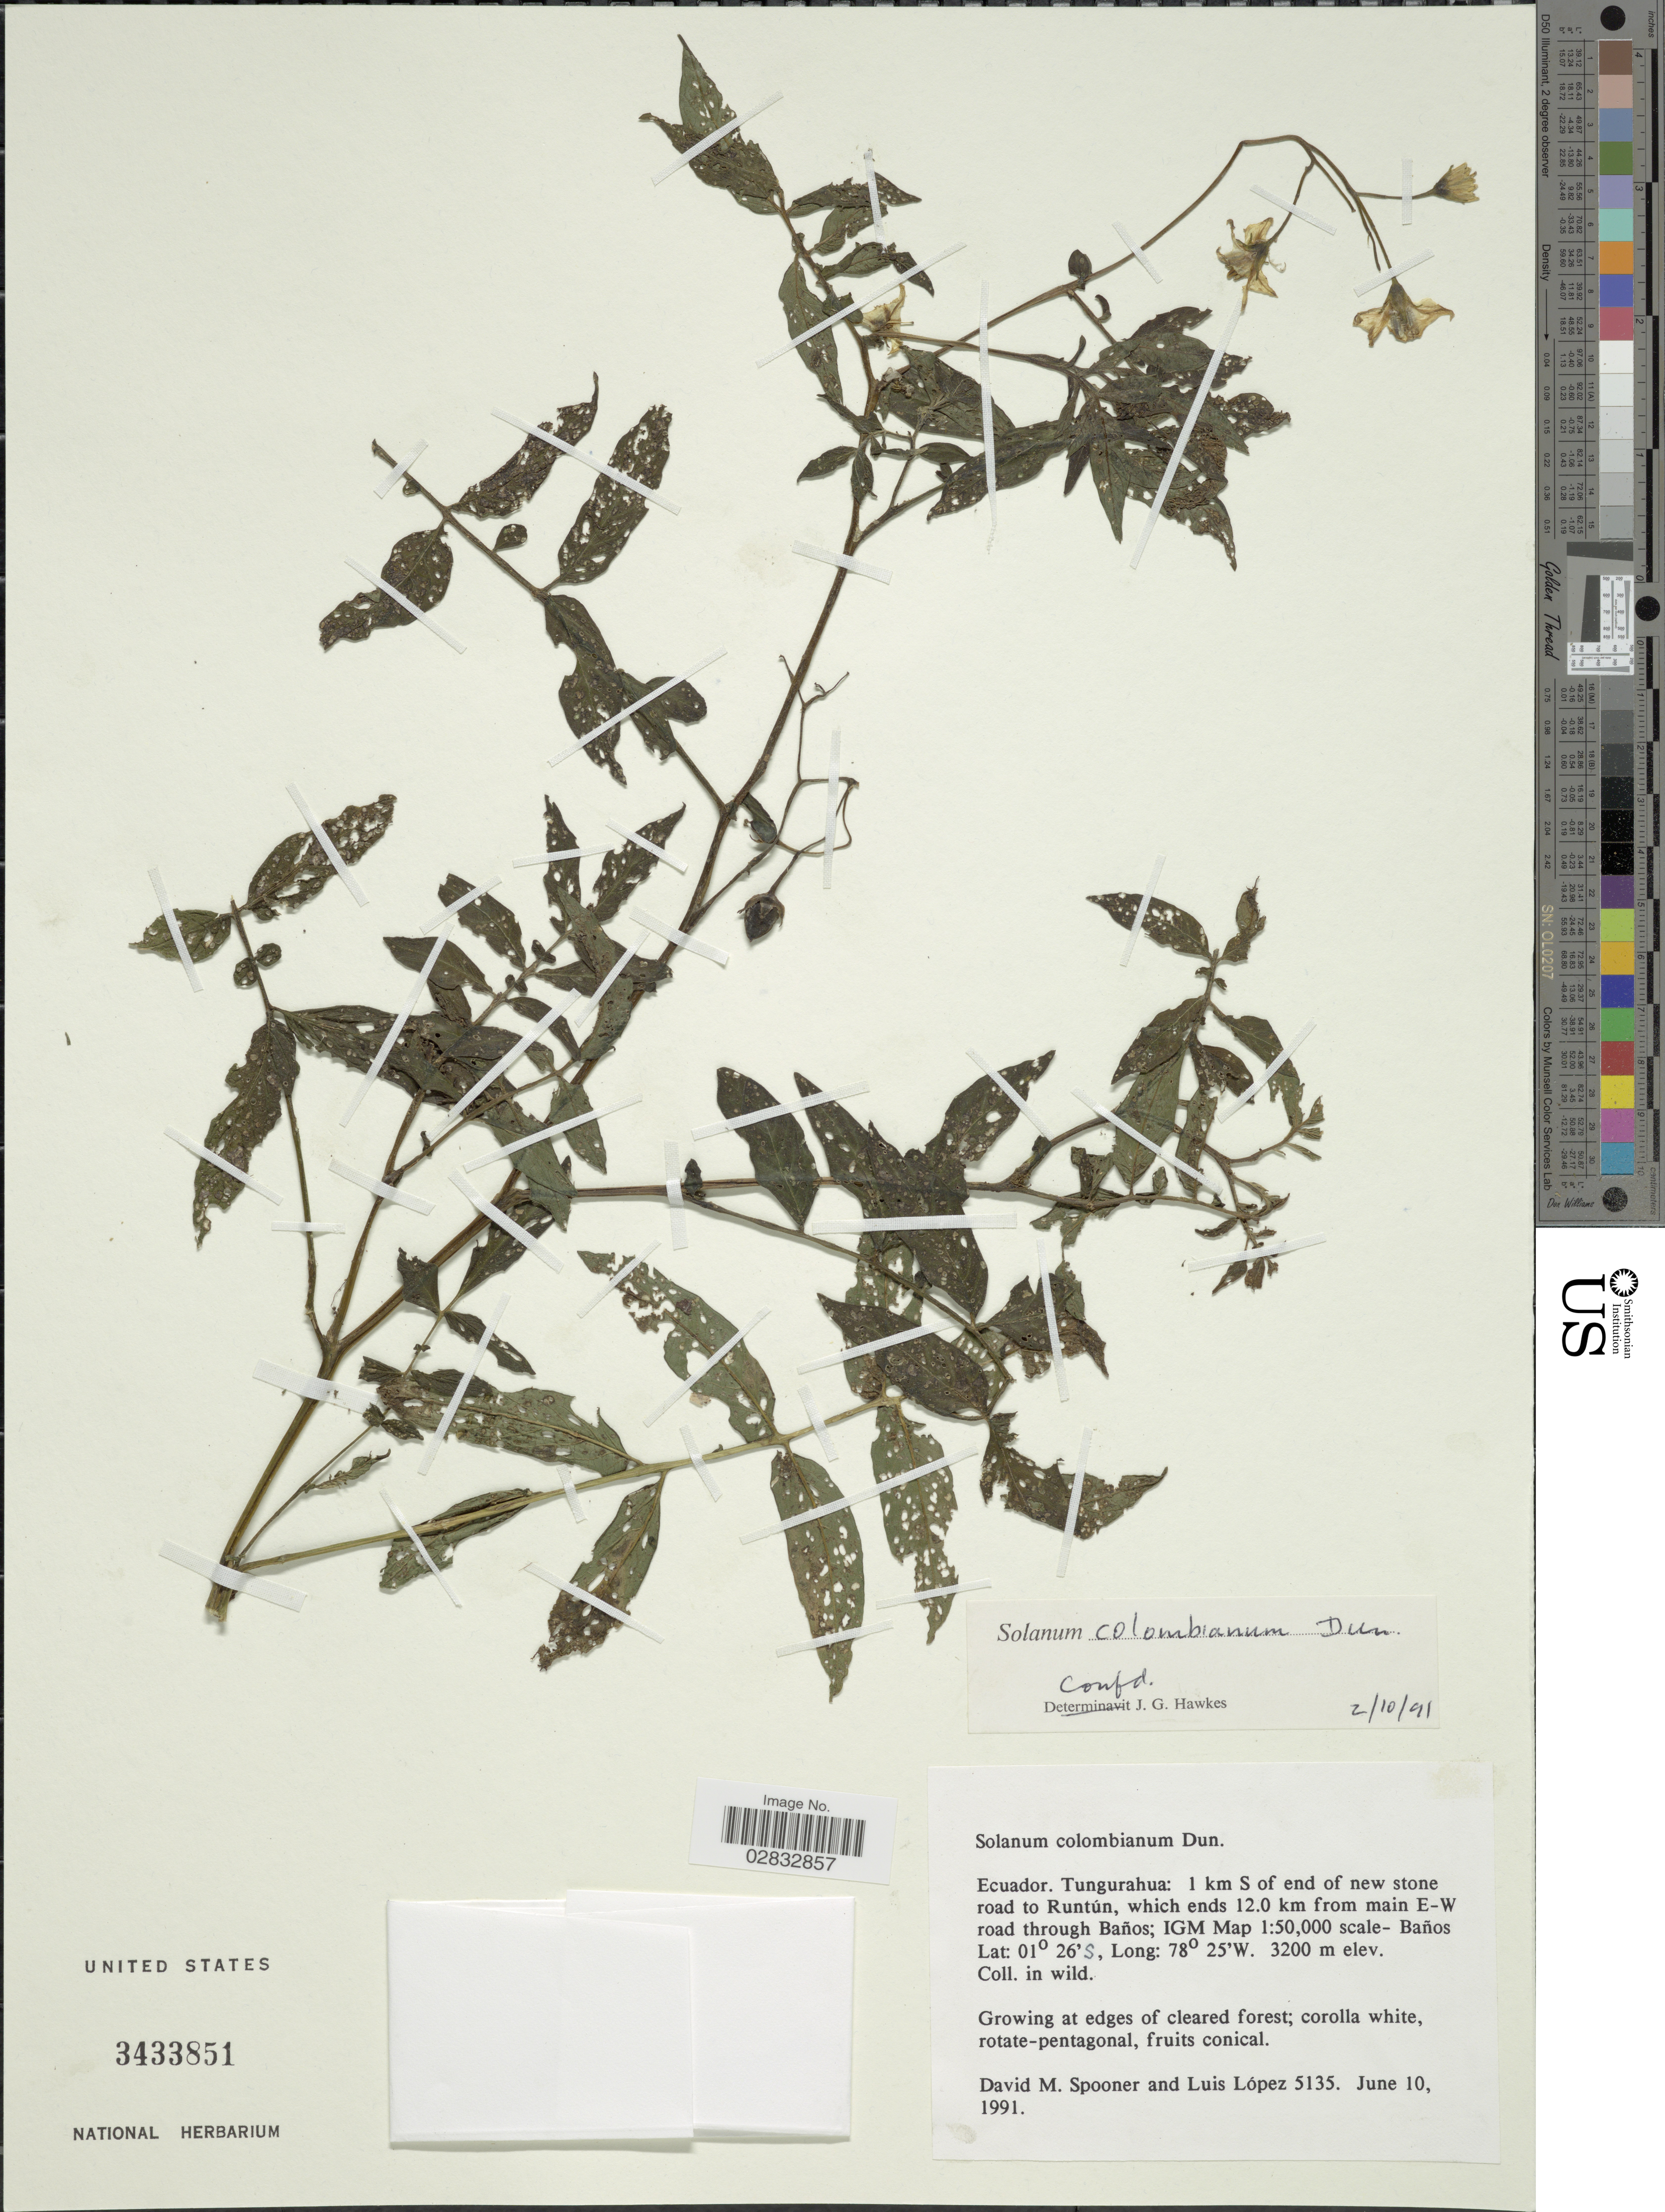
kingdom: Plantae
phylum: Tracheophyta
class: Magnoliopsida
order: Solanales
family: Solanaceae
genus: Solanum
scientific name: Solanum colombianum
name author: Dunal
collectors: D. Spooner & L. López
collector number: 5135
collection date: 1991-06-10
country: Ecuador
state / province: Tungurahua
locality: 1 km S of end of new stone road to Runtún, which end 12.0 km from main E-W road through Baños; IGM Map 1:50,000 scale- Baños.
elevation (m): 3200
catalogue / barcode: US 3433851